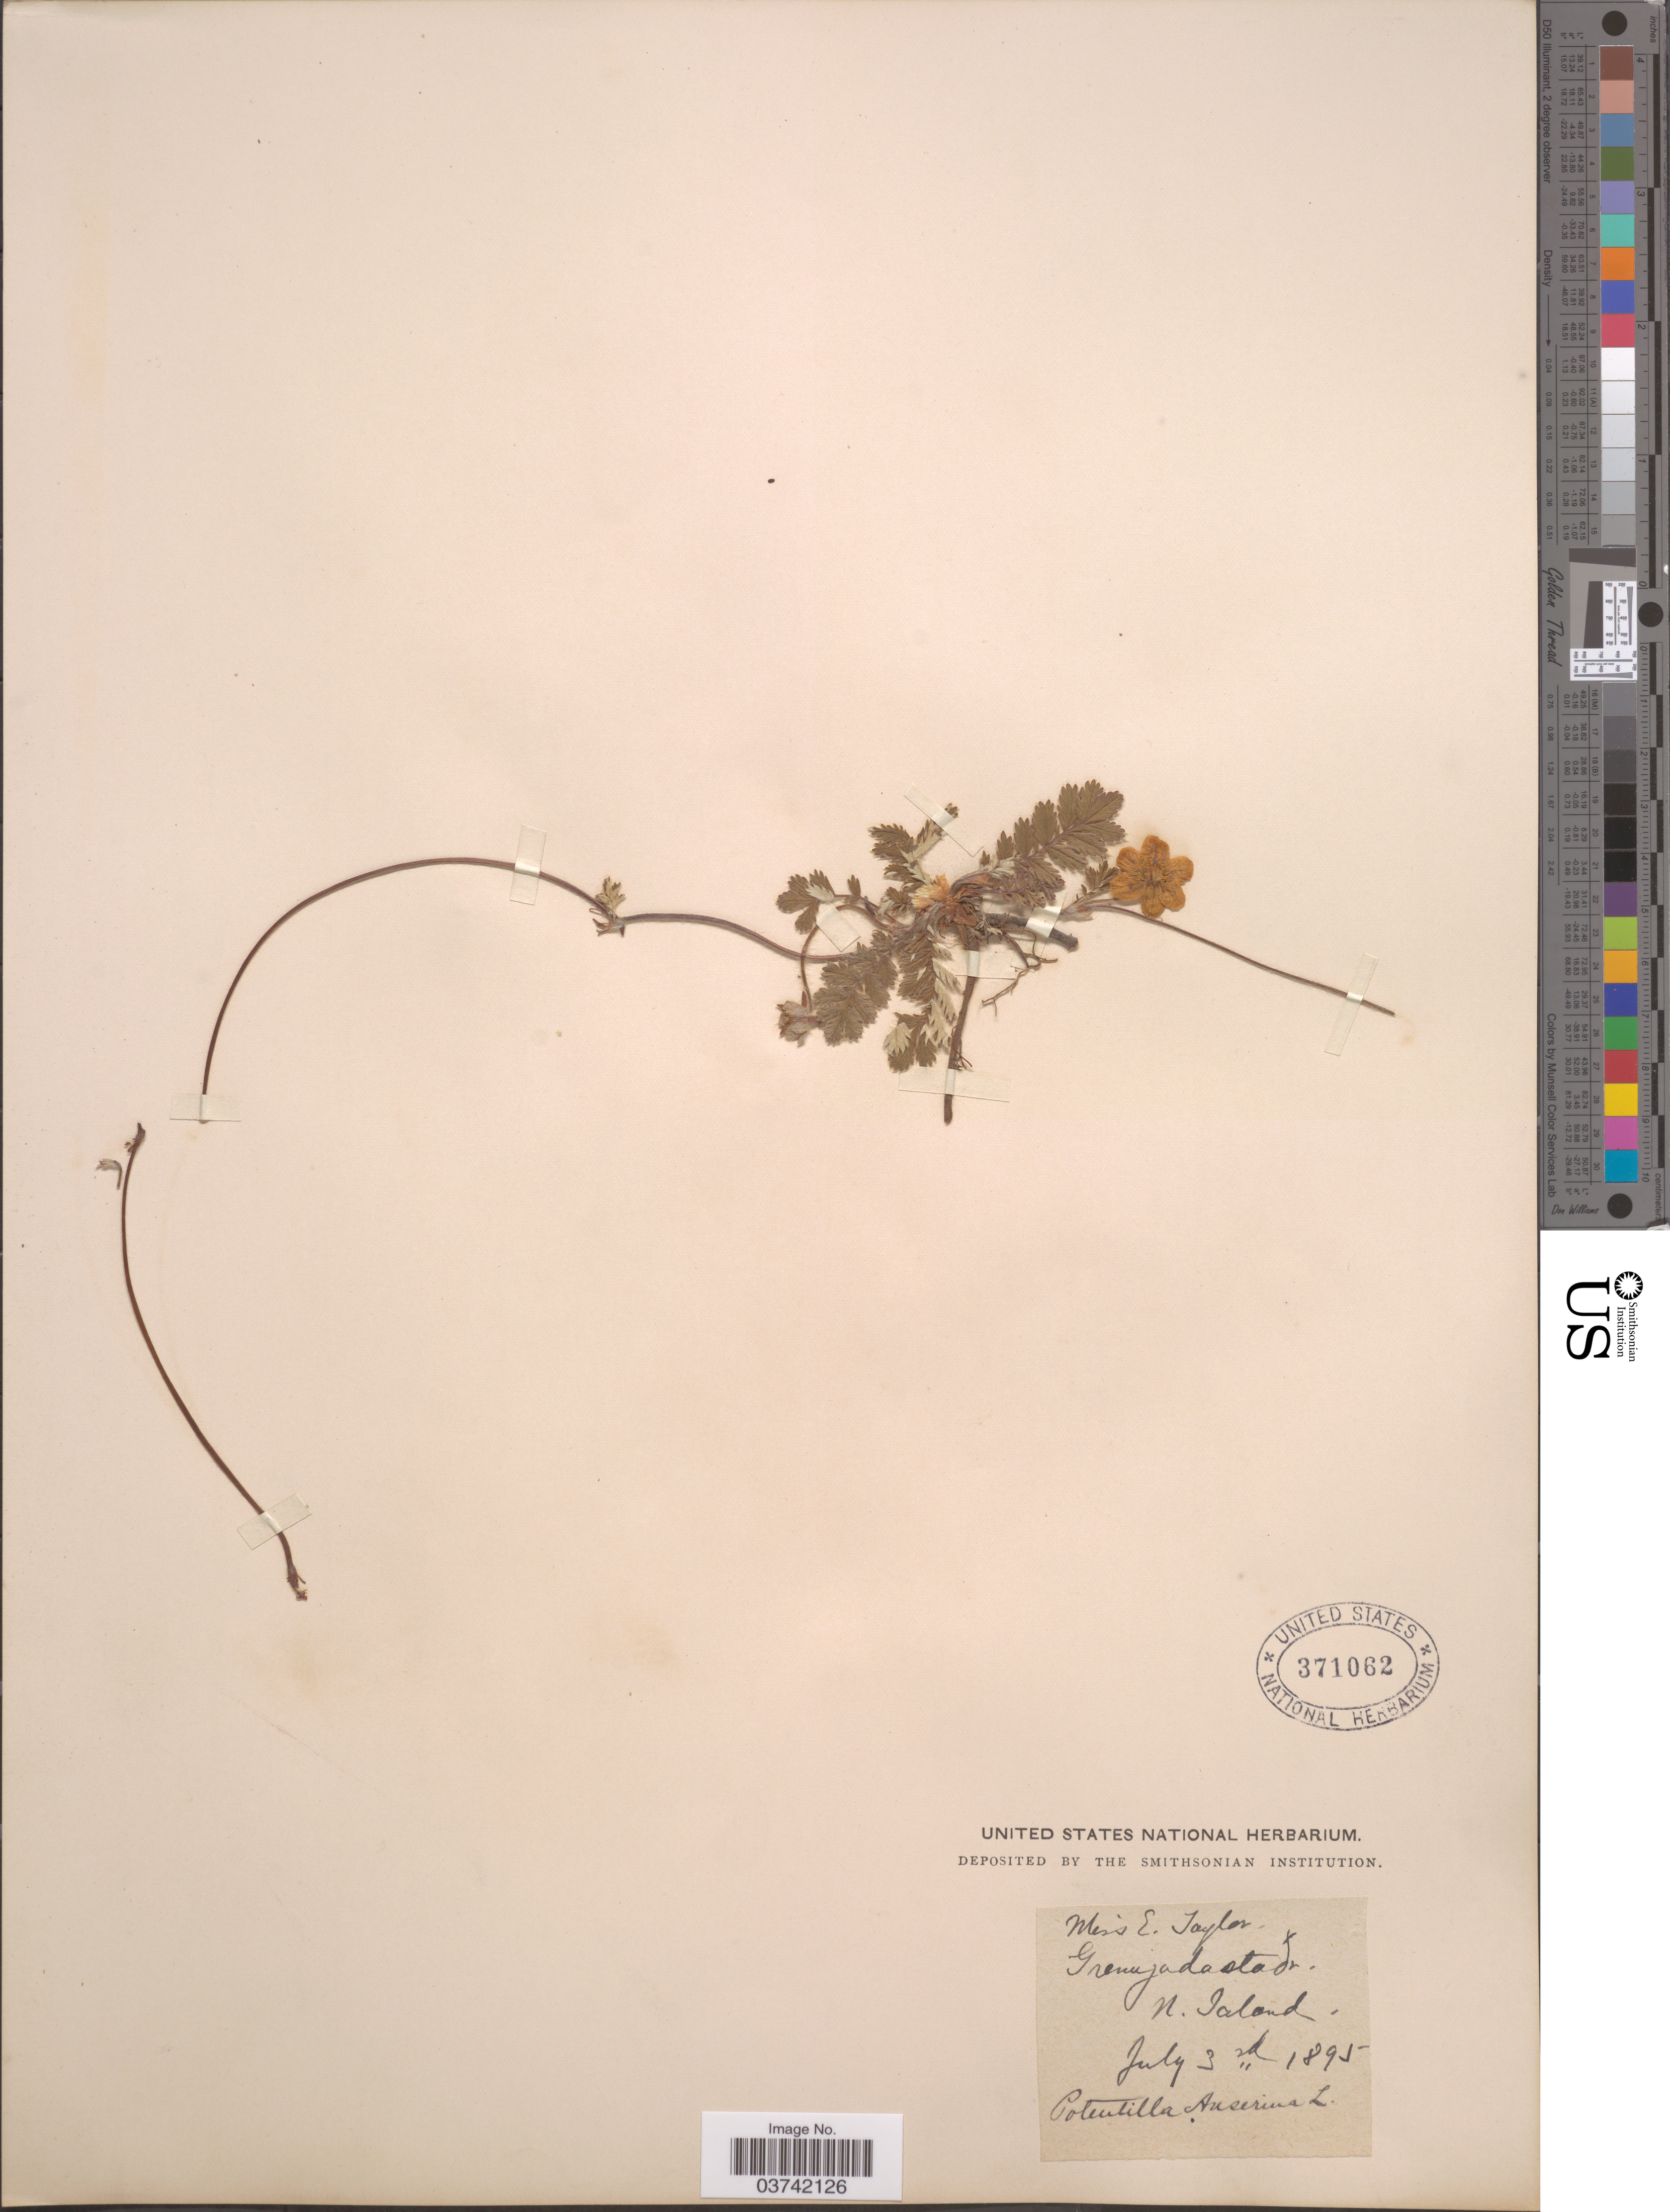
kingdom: Plantae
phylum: Tracheophyta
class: Magnoliopsida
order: Rosales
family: Rosaceae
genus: Argentina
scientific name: Argentina anserina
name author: (L.) Rydb.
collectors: E. Taylor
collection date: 1895-07-03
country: Iceland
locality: N. Iceland.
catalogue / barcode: US 371062